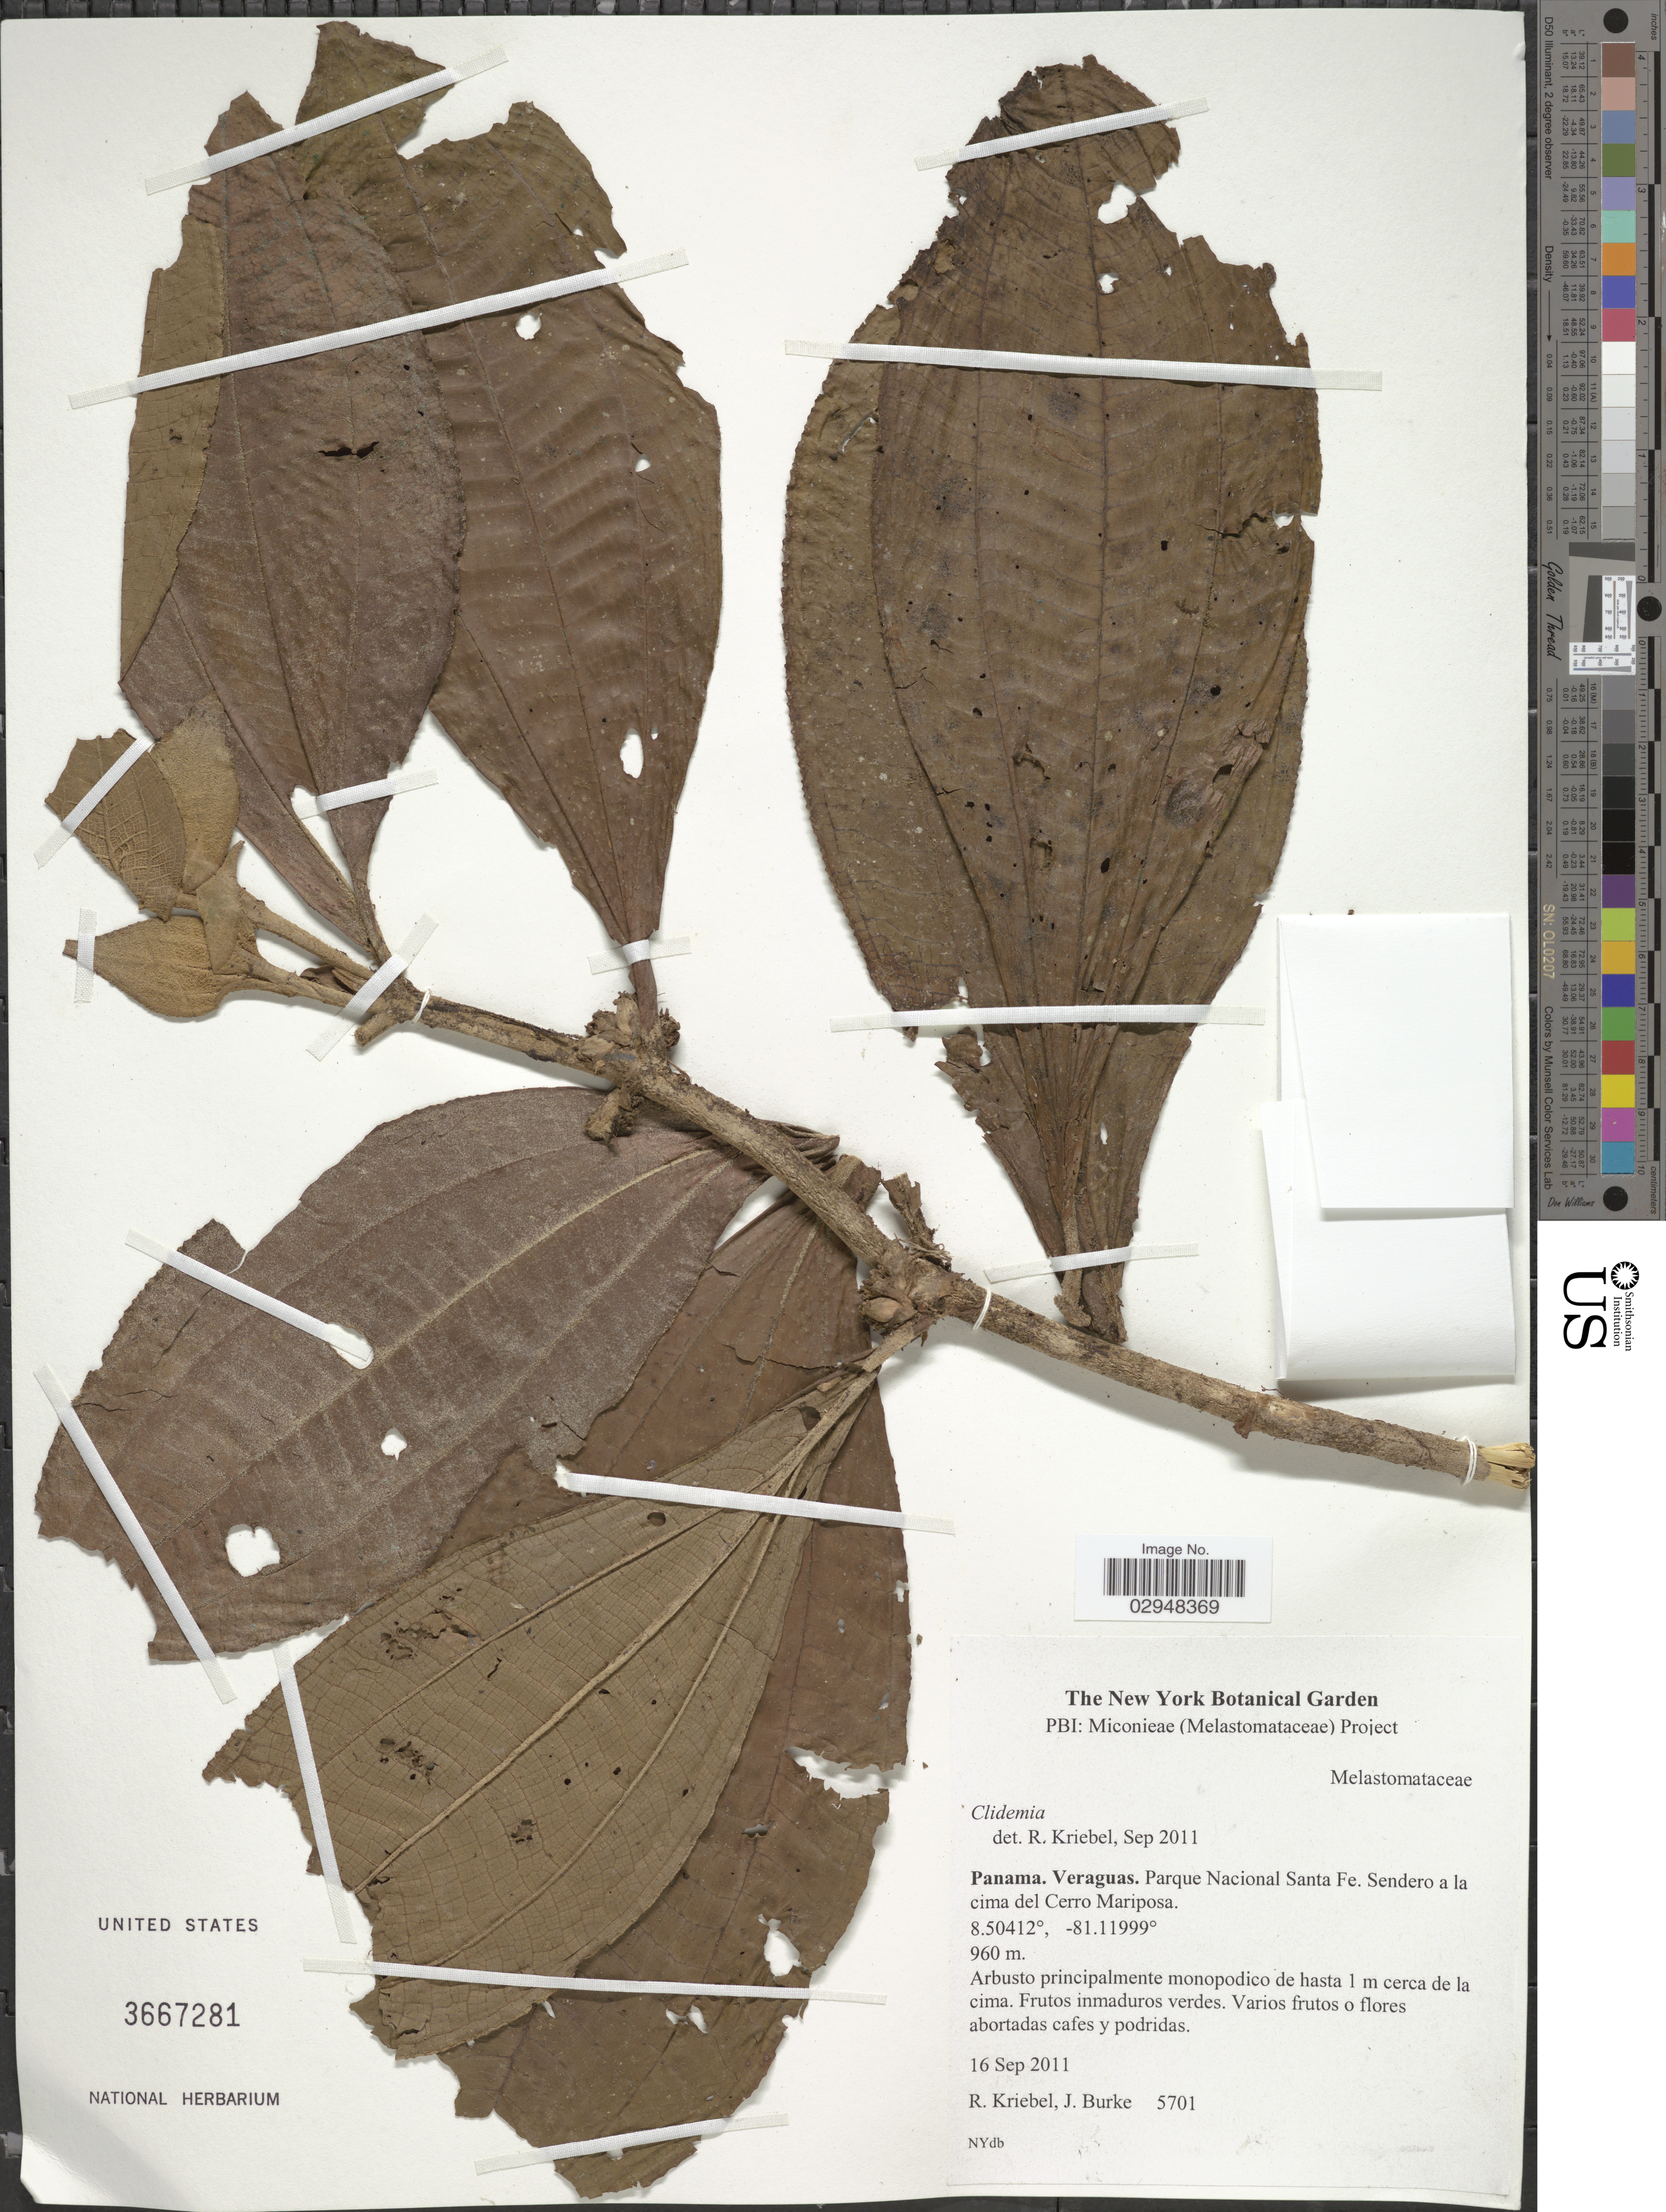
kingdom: Plantae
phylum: Tracheophyta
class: Magnoliopsida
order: Myrtales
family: Melastomataceae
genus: Clidemia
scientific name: Clidemia sp.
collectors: R. Kriebel & J. Burke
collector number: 5701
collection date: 2011-09-16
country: Panama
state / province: Veraguas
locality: Parque Nacional Santa Fe, Sendero a la cima del Cerro Mariposa.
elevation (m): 960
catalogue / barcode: US 3667281